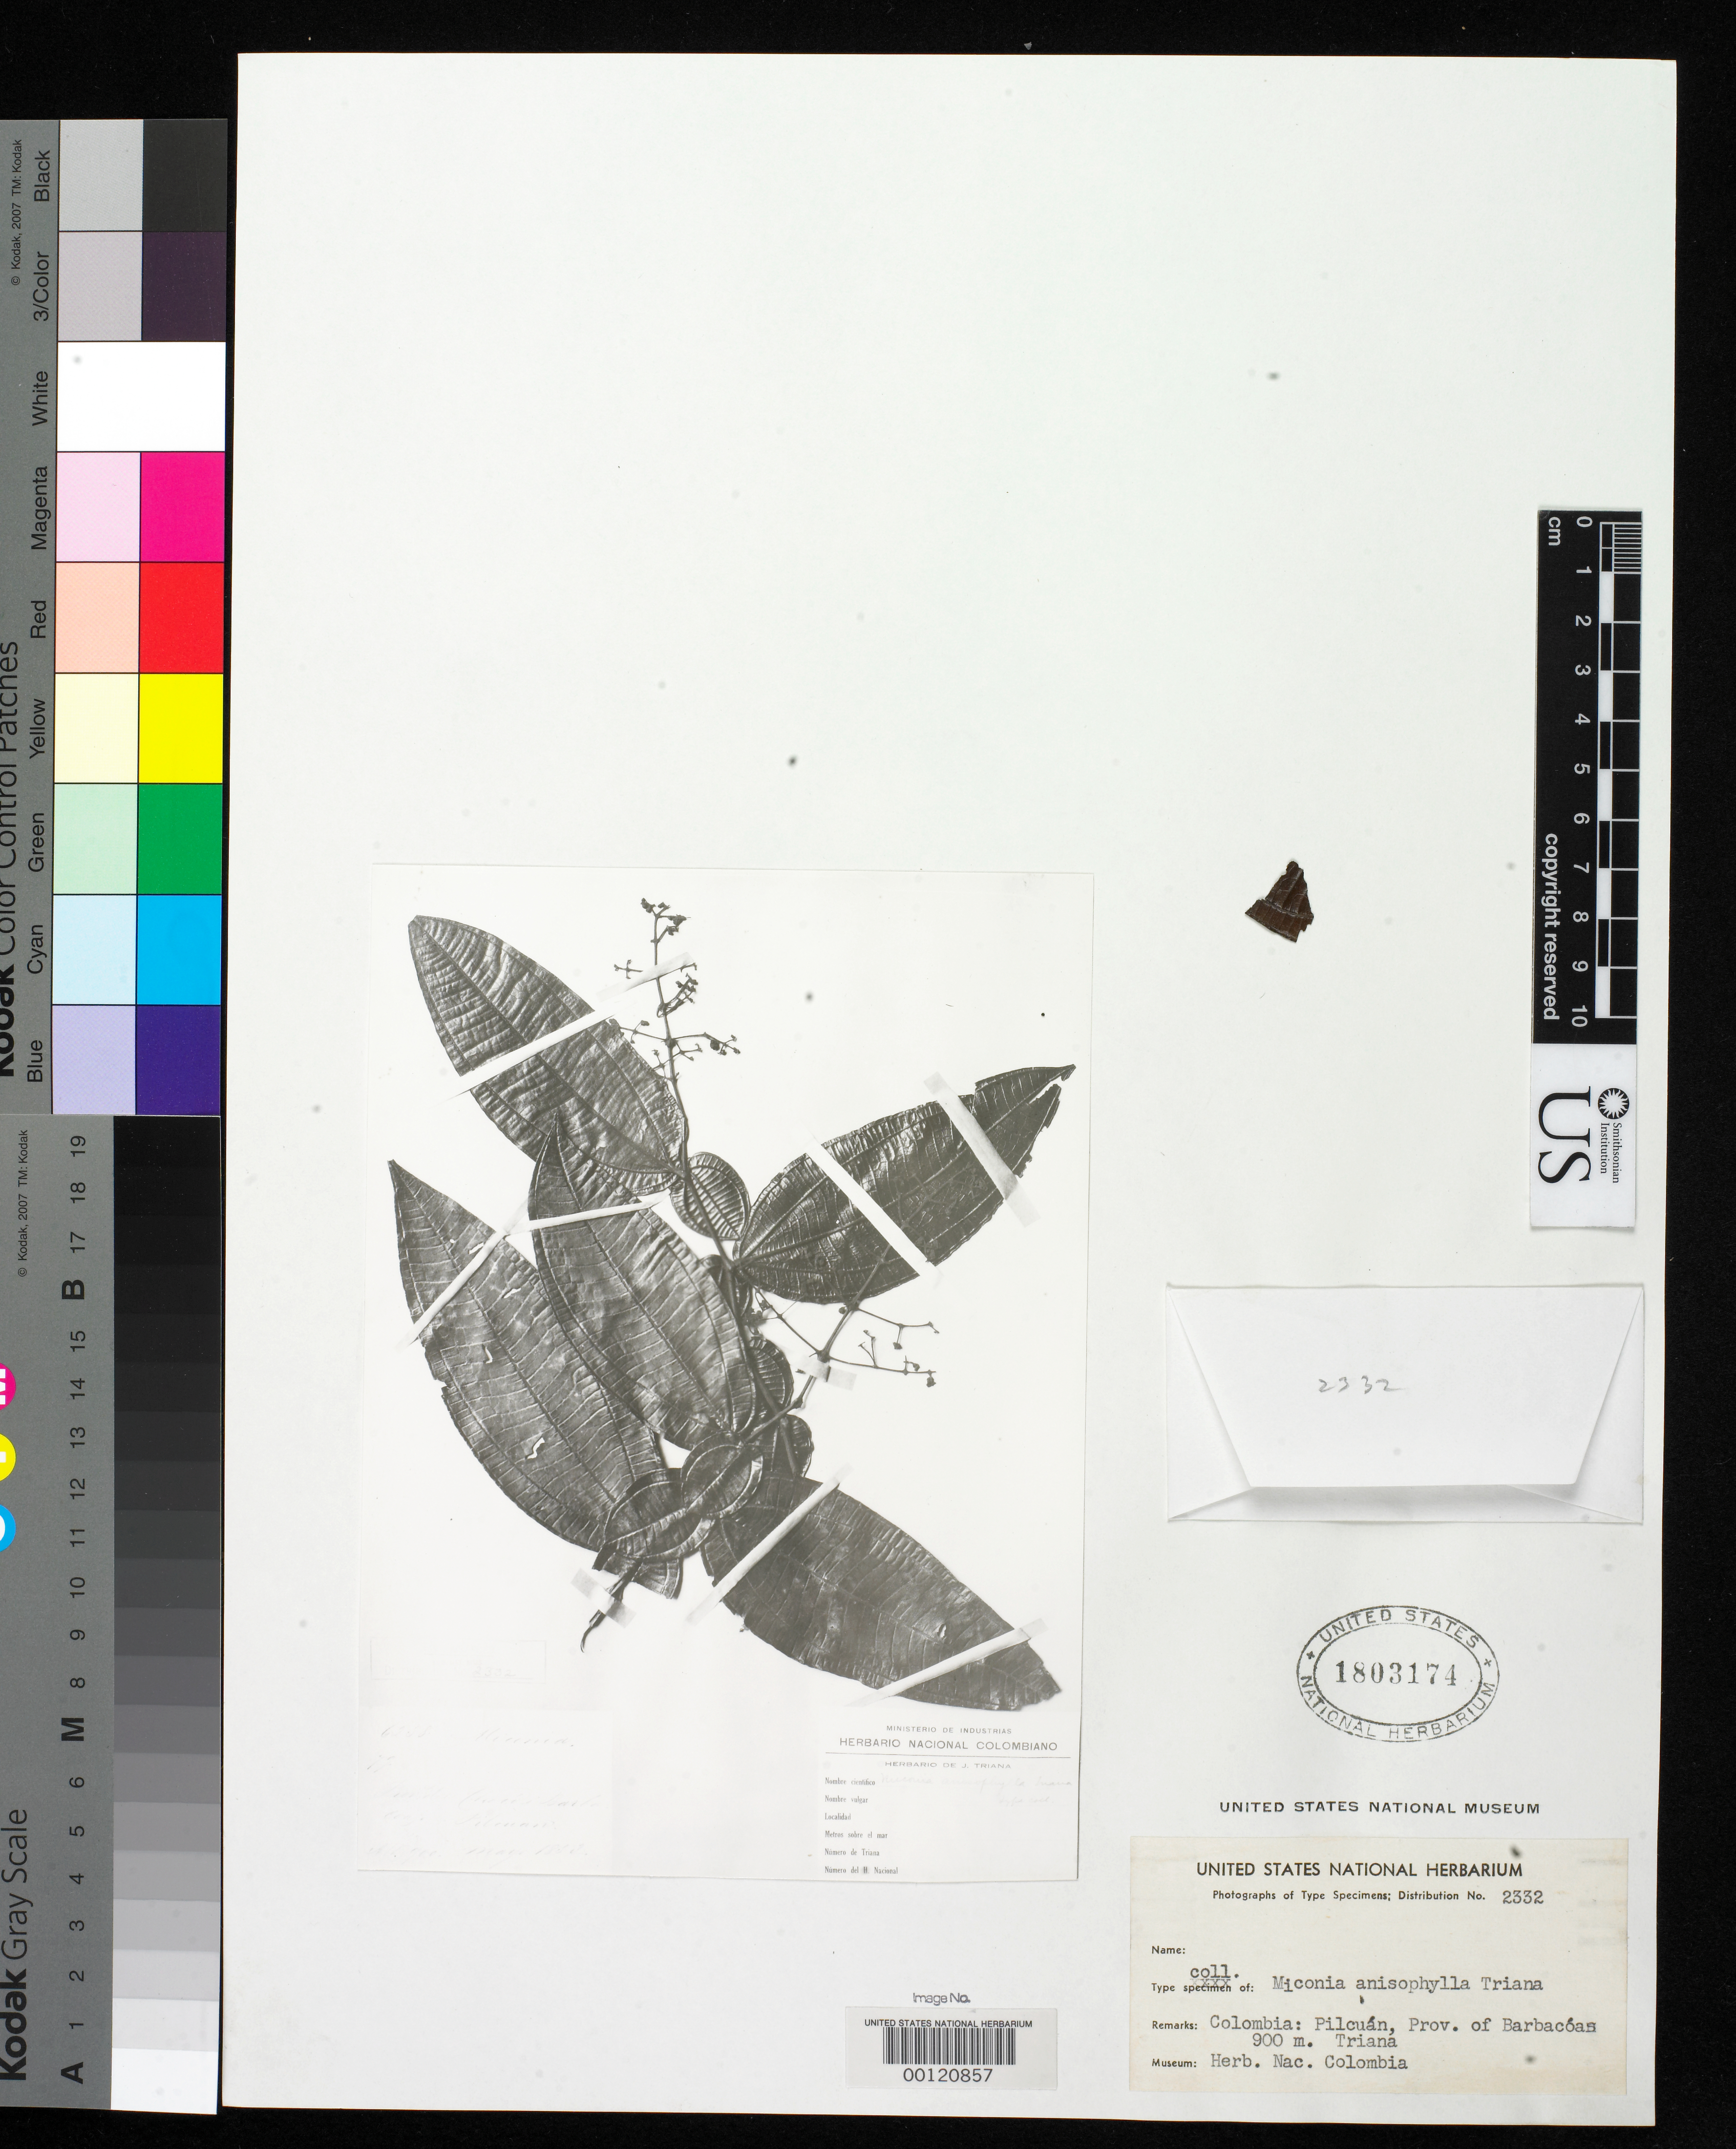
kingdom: Plantae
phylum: Tracheophyta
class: Magnoliopsida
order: Myrtales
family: Melastomataceae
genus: Miconia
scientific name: Miconia anisophylla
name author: Triana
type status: Type Fragment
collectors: J. J. Triana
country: Colombia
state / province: Nariño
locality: Pilcuan, Barbacoas.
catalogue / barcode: US 1803174